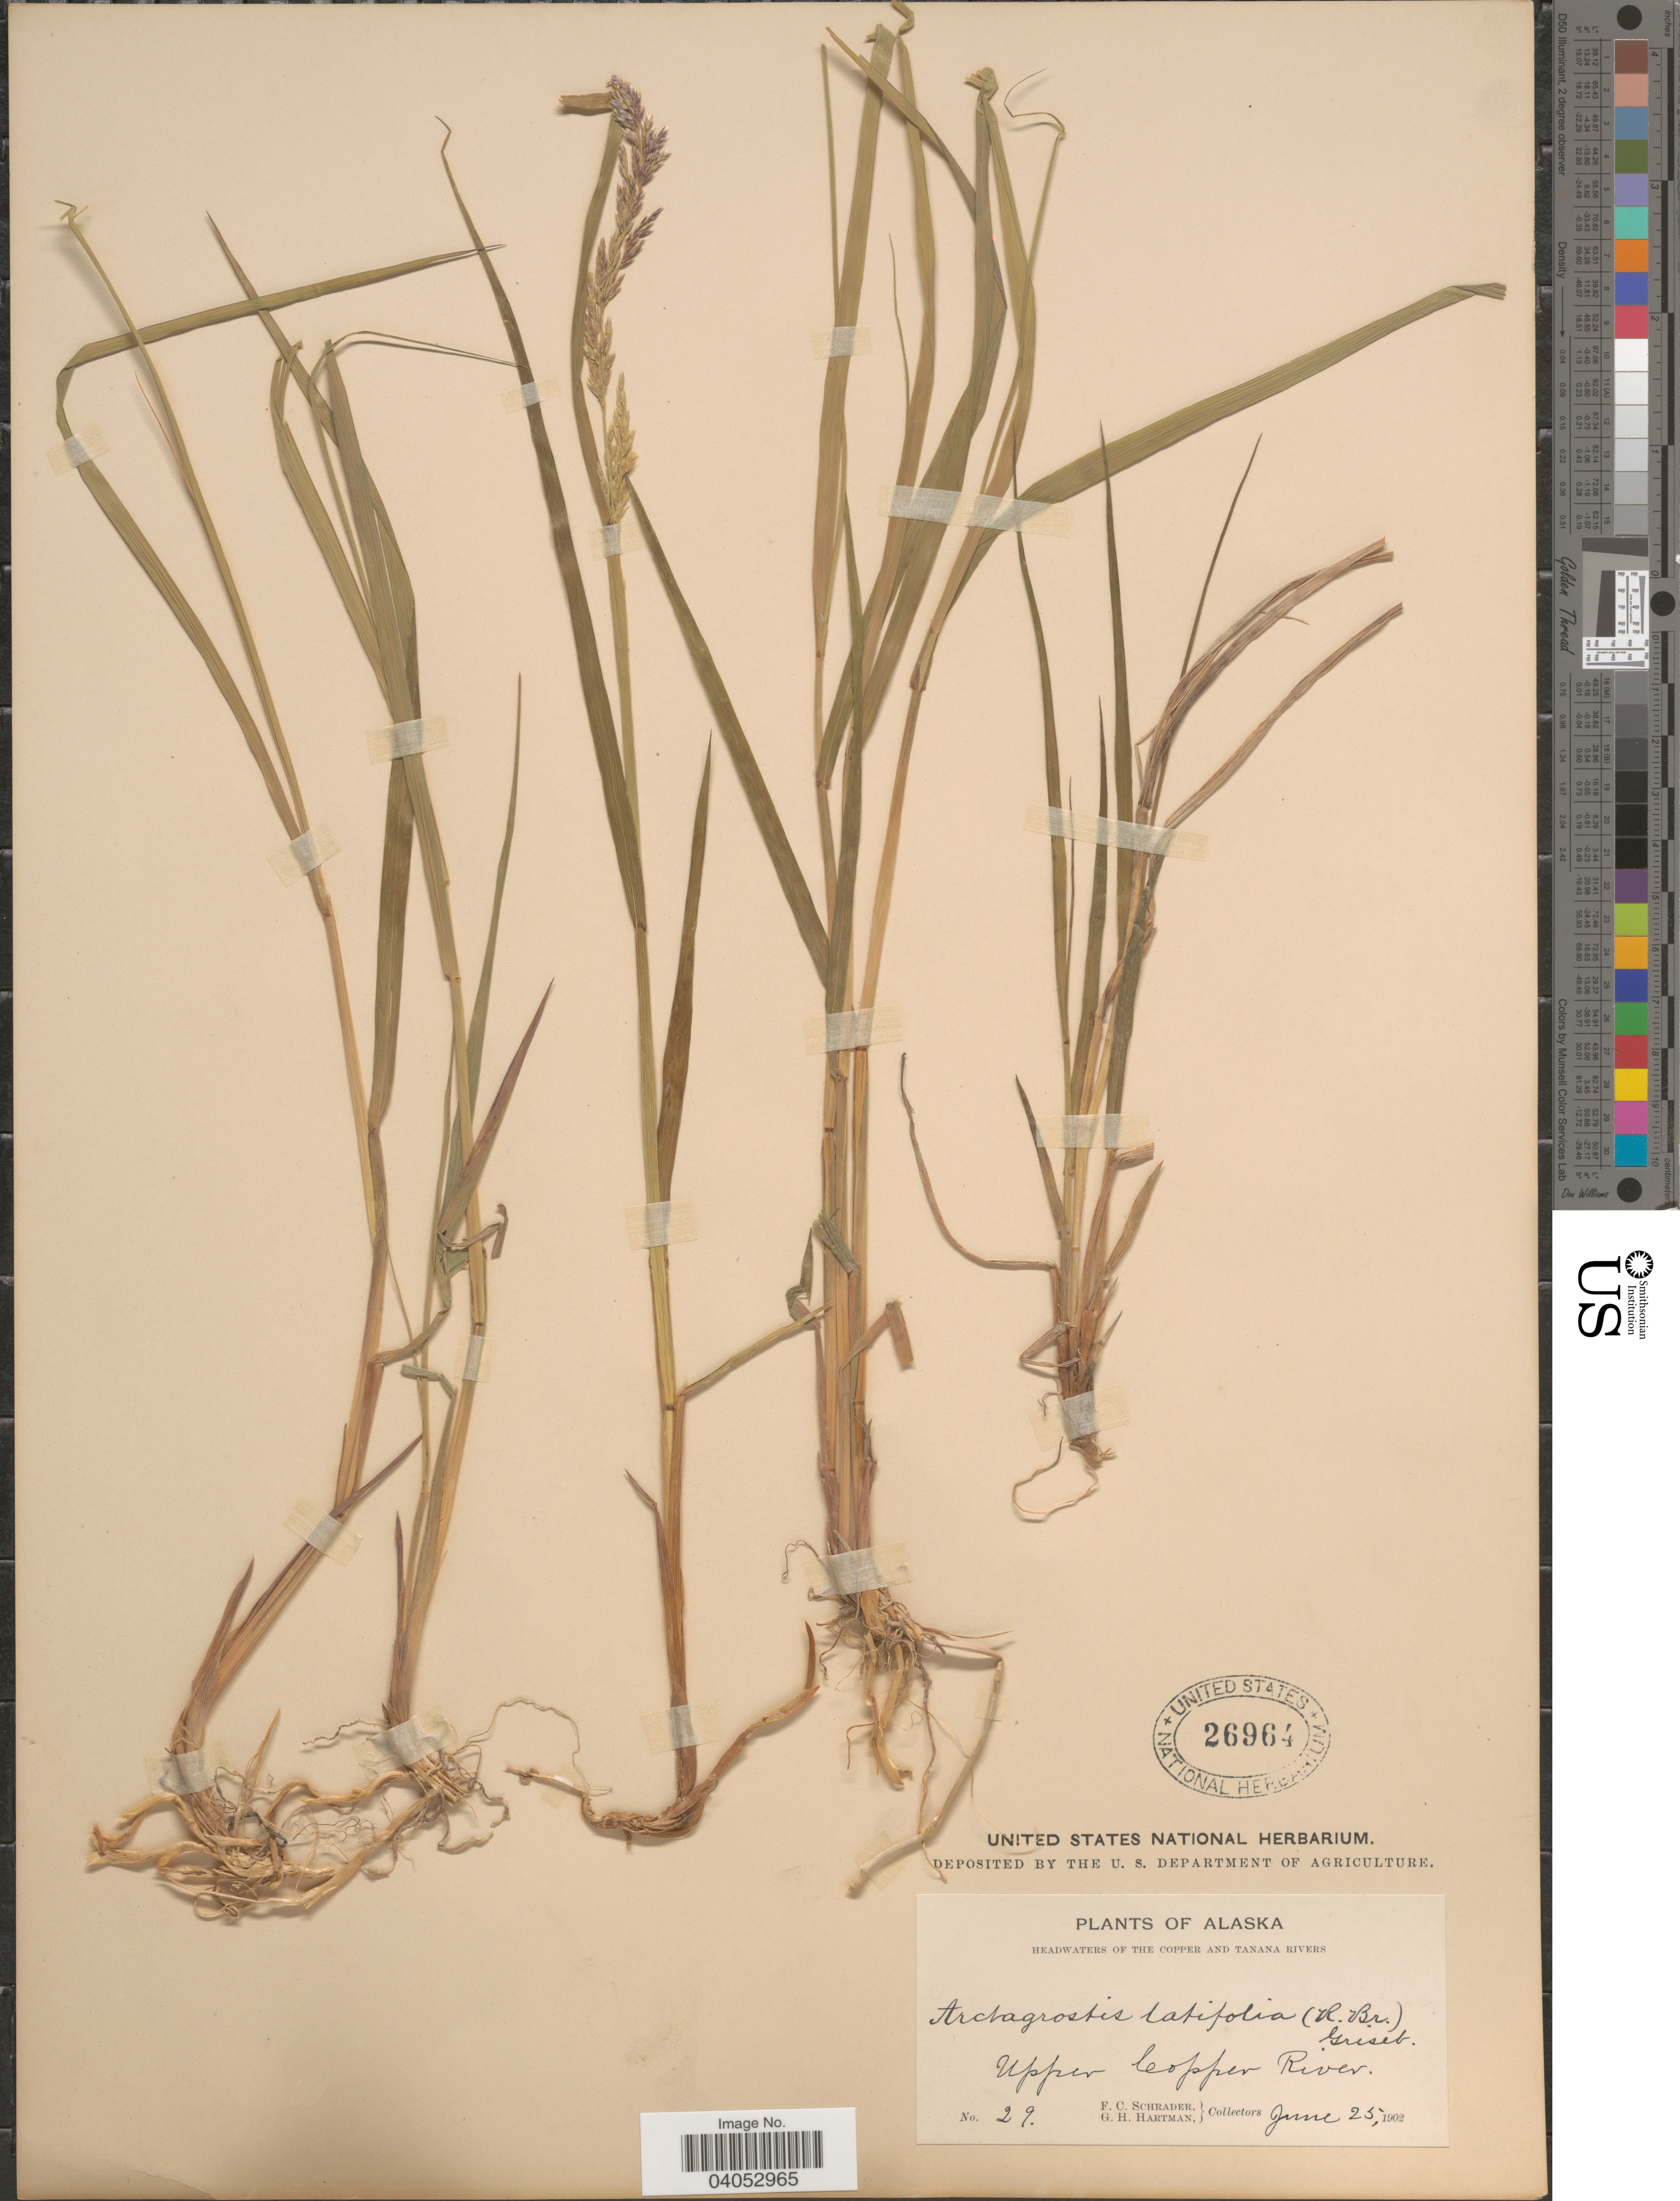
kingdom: Plantae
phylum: Tracheophyta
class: Liliopsida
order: Poales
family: Poaceae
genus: Arctagrostis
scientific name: Arctagrostis latifolia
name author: (R. Br.) Griseb.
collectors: F. C. Schrader & G. H. Hartman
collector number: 29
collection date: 1902-06-25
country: United States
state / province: Alaska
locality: Headwaters of the Copper and Tanana Rivers. Upper Copper River.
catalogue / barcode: US 26964